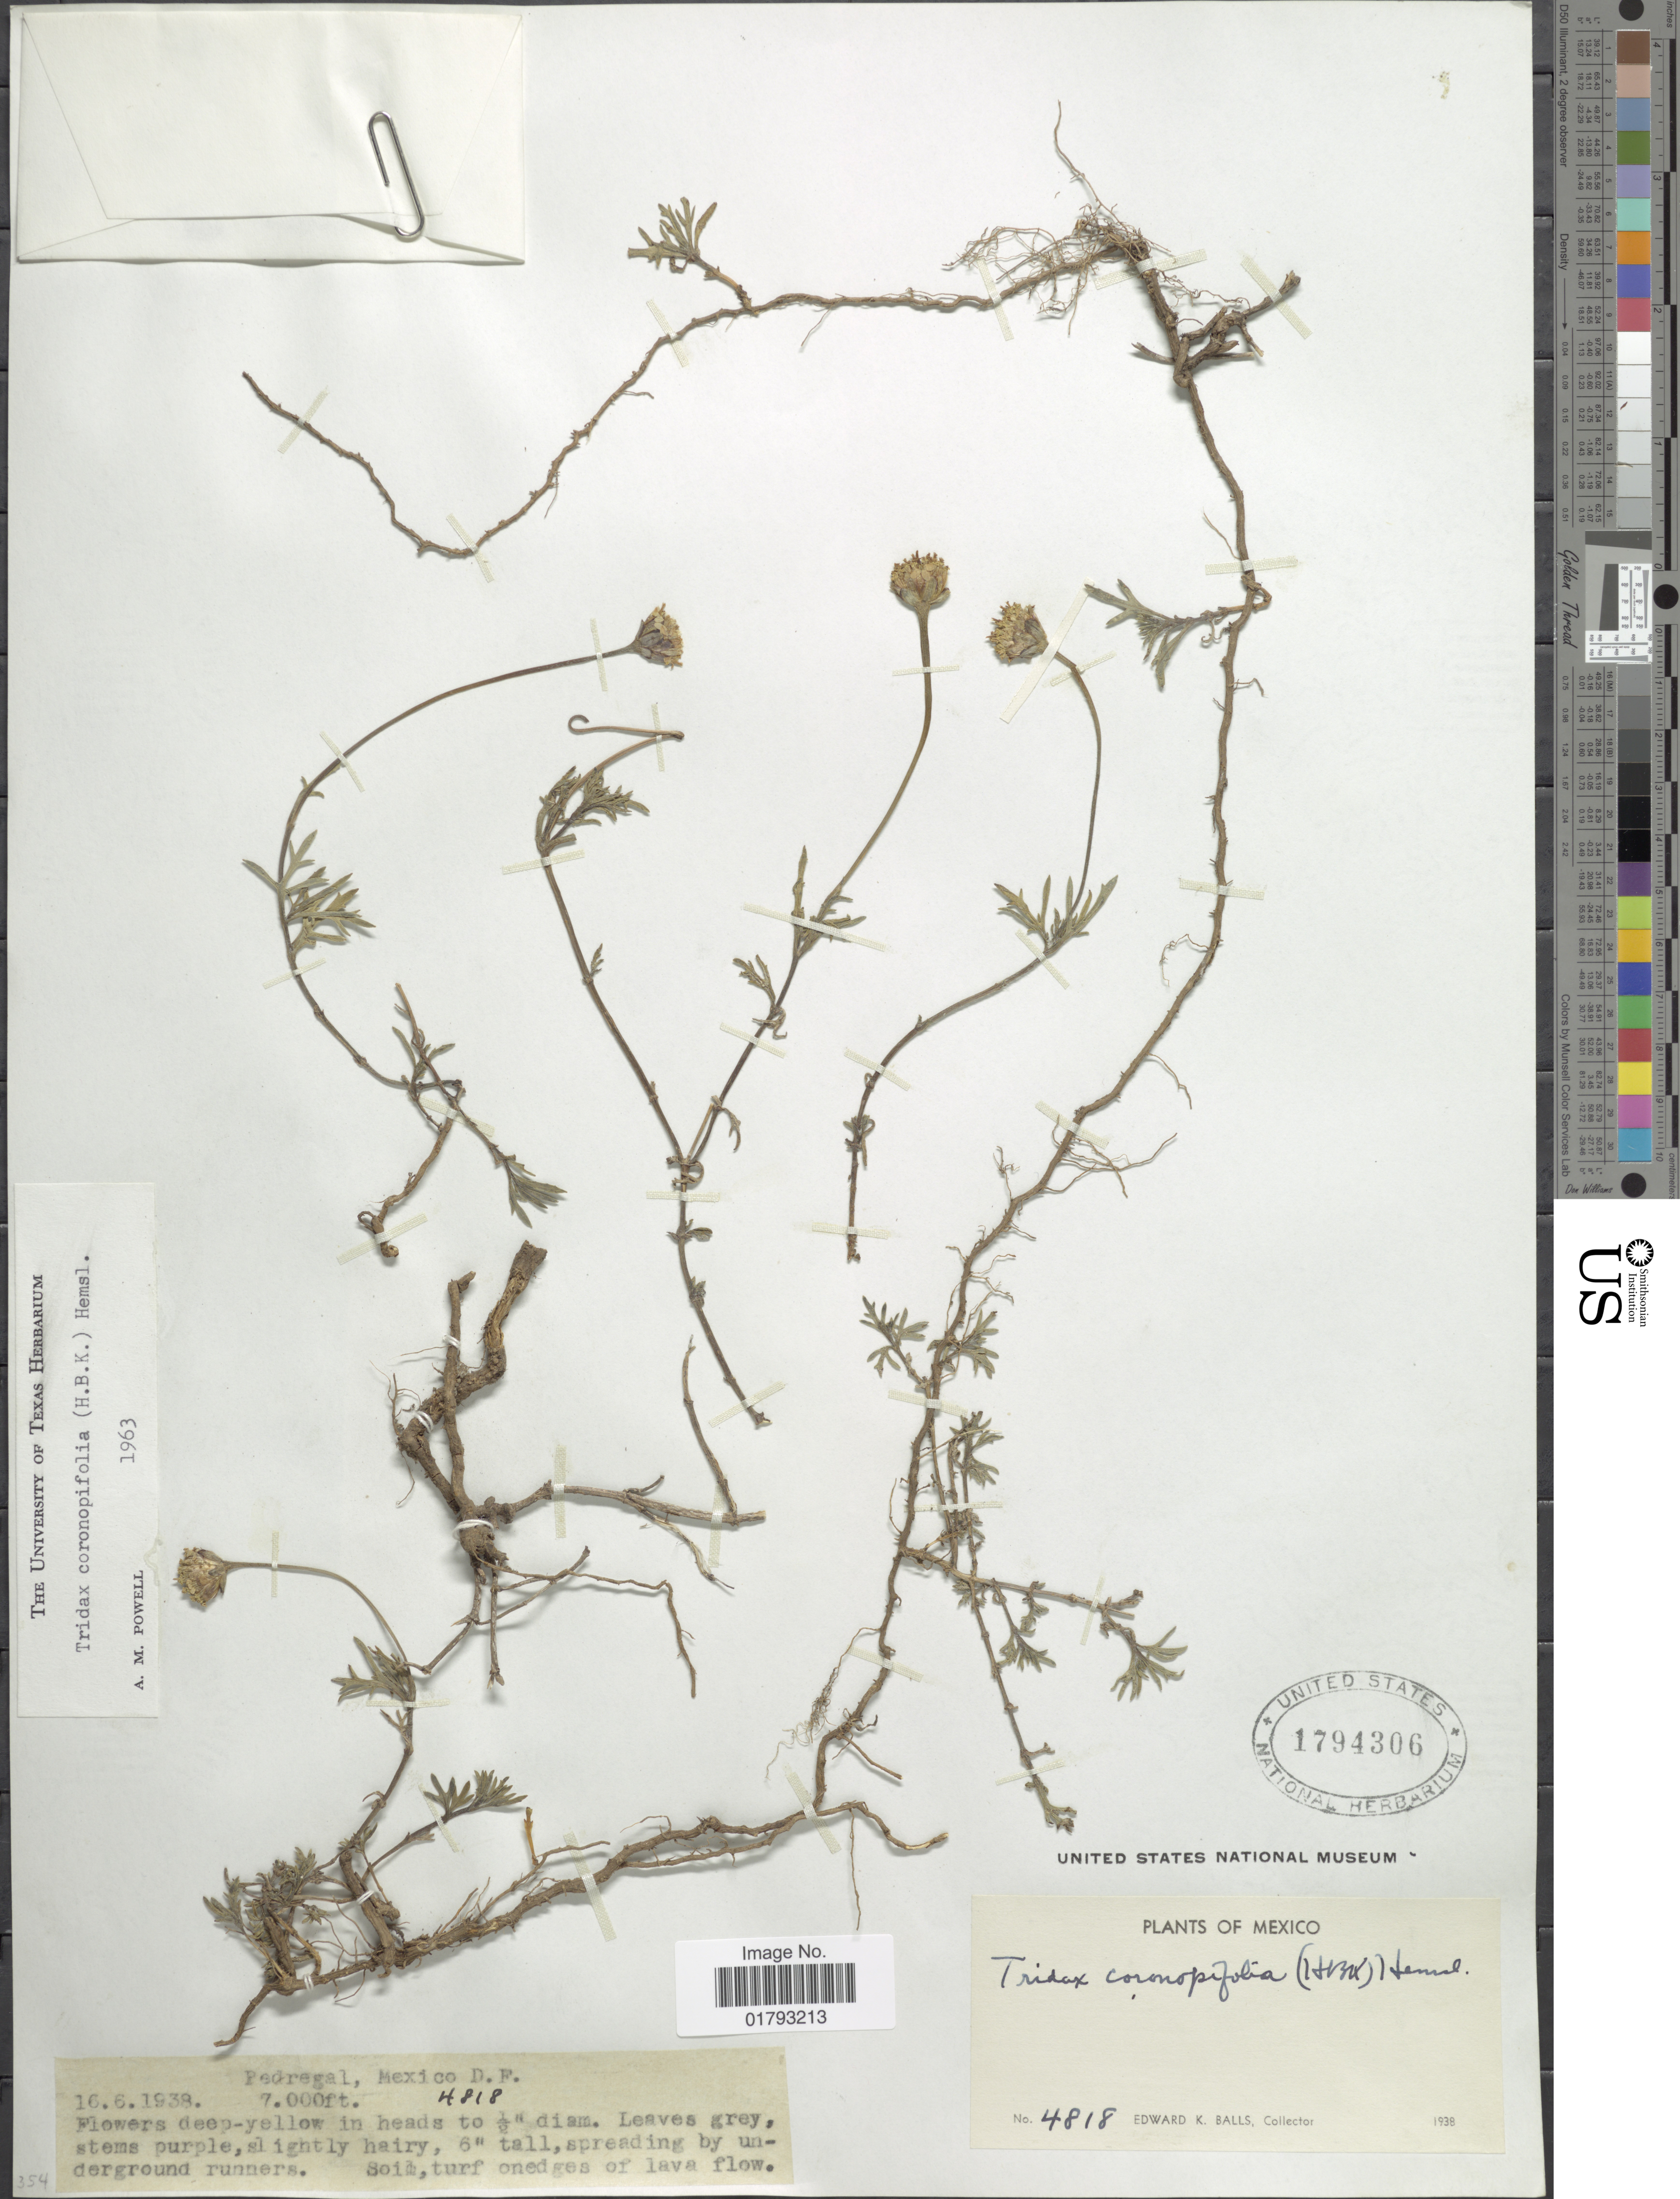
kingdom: Plantae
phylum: Tracheophyta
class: Magnoliopsida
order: Asterales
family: Asteraceae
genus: Tridax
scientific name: Tridax coronopifolia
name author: (Kunth) Hemsl.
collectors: E. K. Balls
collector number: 4818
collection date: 1938-06-16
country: Mexico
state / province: Distrito Federal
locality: Pedegral, Mexico. D. F.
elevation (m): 2134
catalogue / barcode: US 1794306